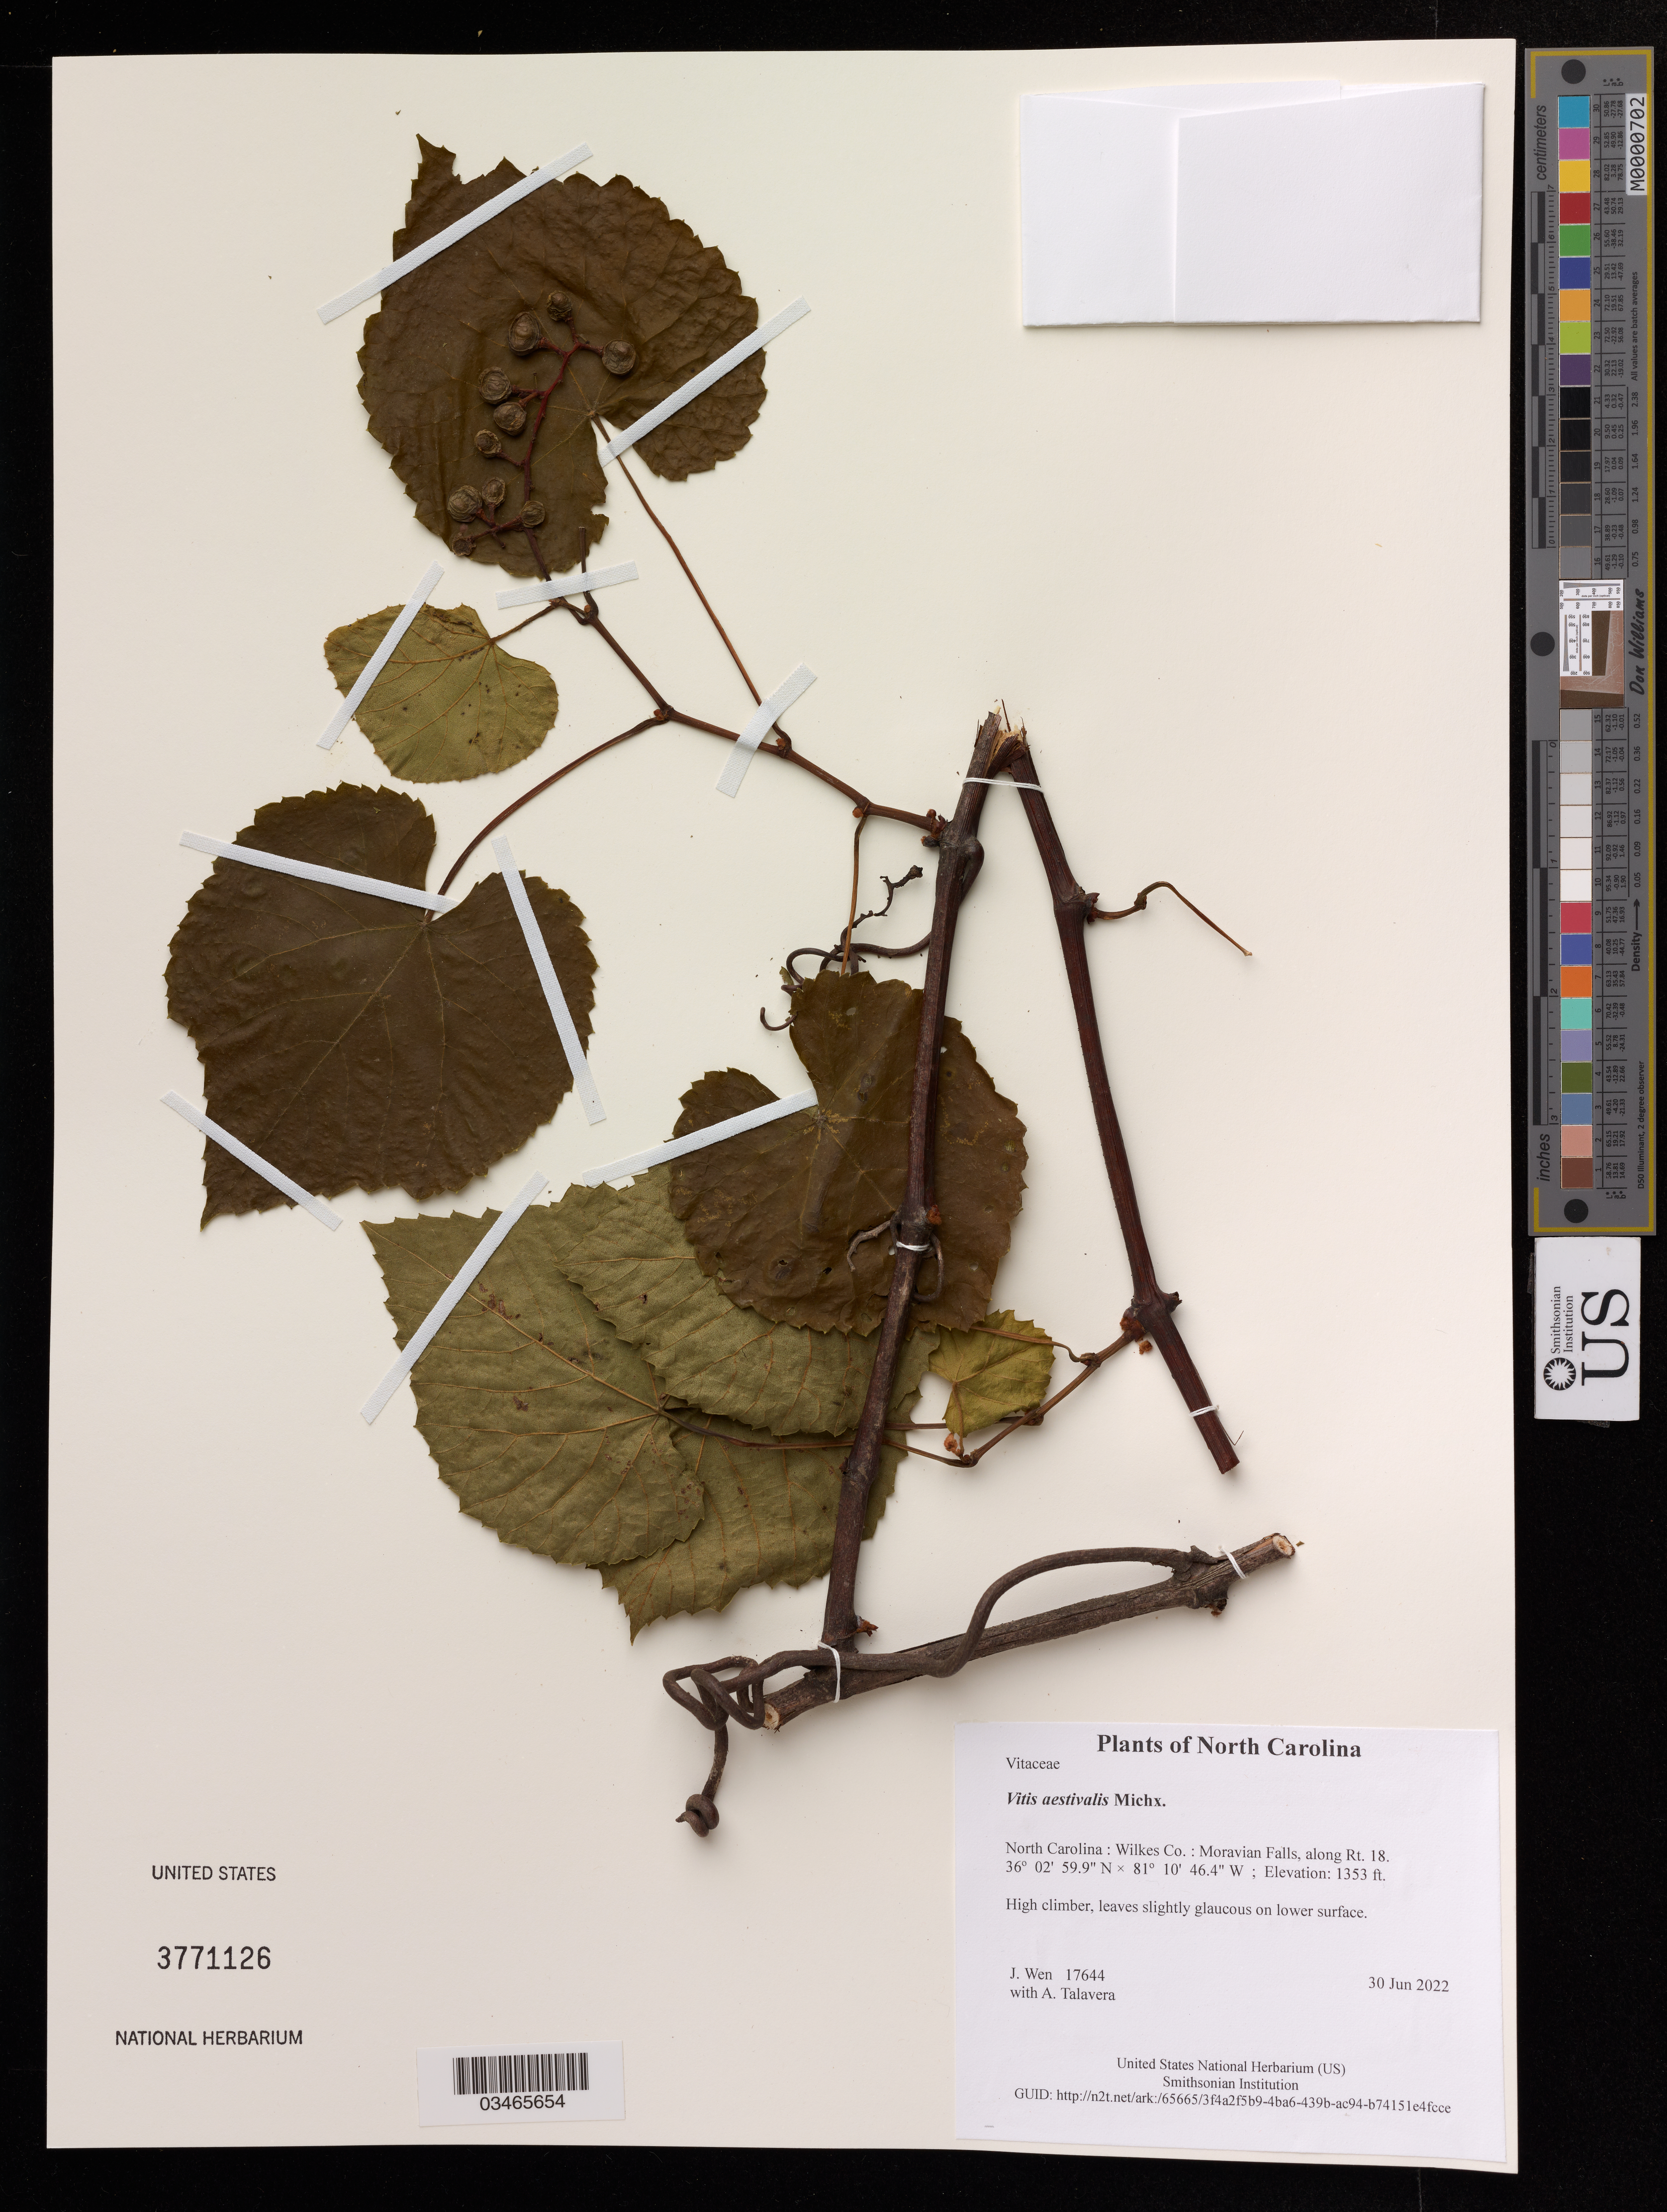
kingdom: Plantae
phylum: Tracheophyta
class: Magnoliopsida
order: Vitales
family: Vitaceae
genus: Vitis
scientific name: Vitis aestivalis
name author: Michx.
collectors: J. Wen & A. Talavera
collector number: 17644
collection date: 2022-06-30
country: United States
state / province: North Carolina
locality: Wilkes Co.: Moravian Falls, along Rt. 18.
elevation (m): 412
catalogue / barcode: US 3771126